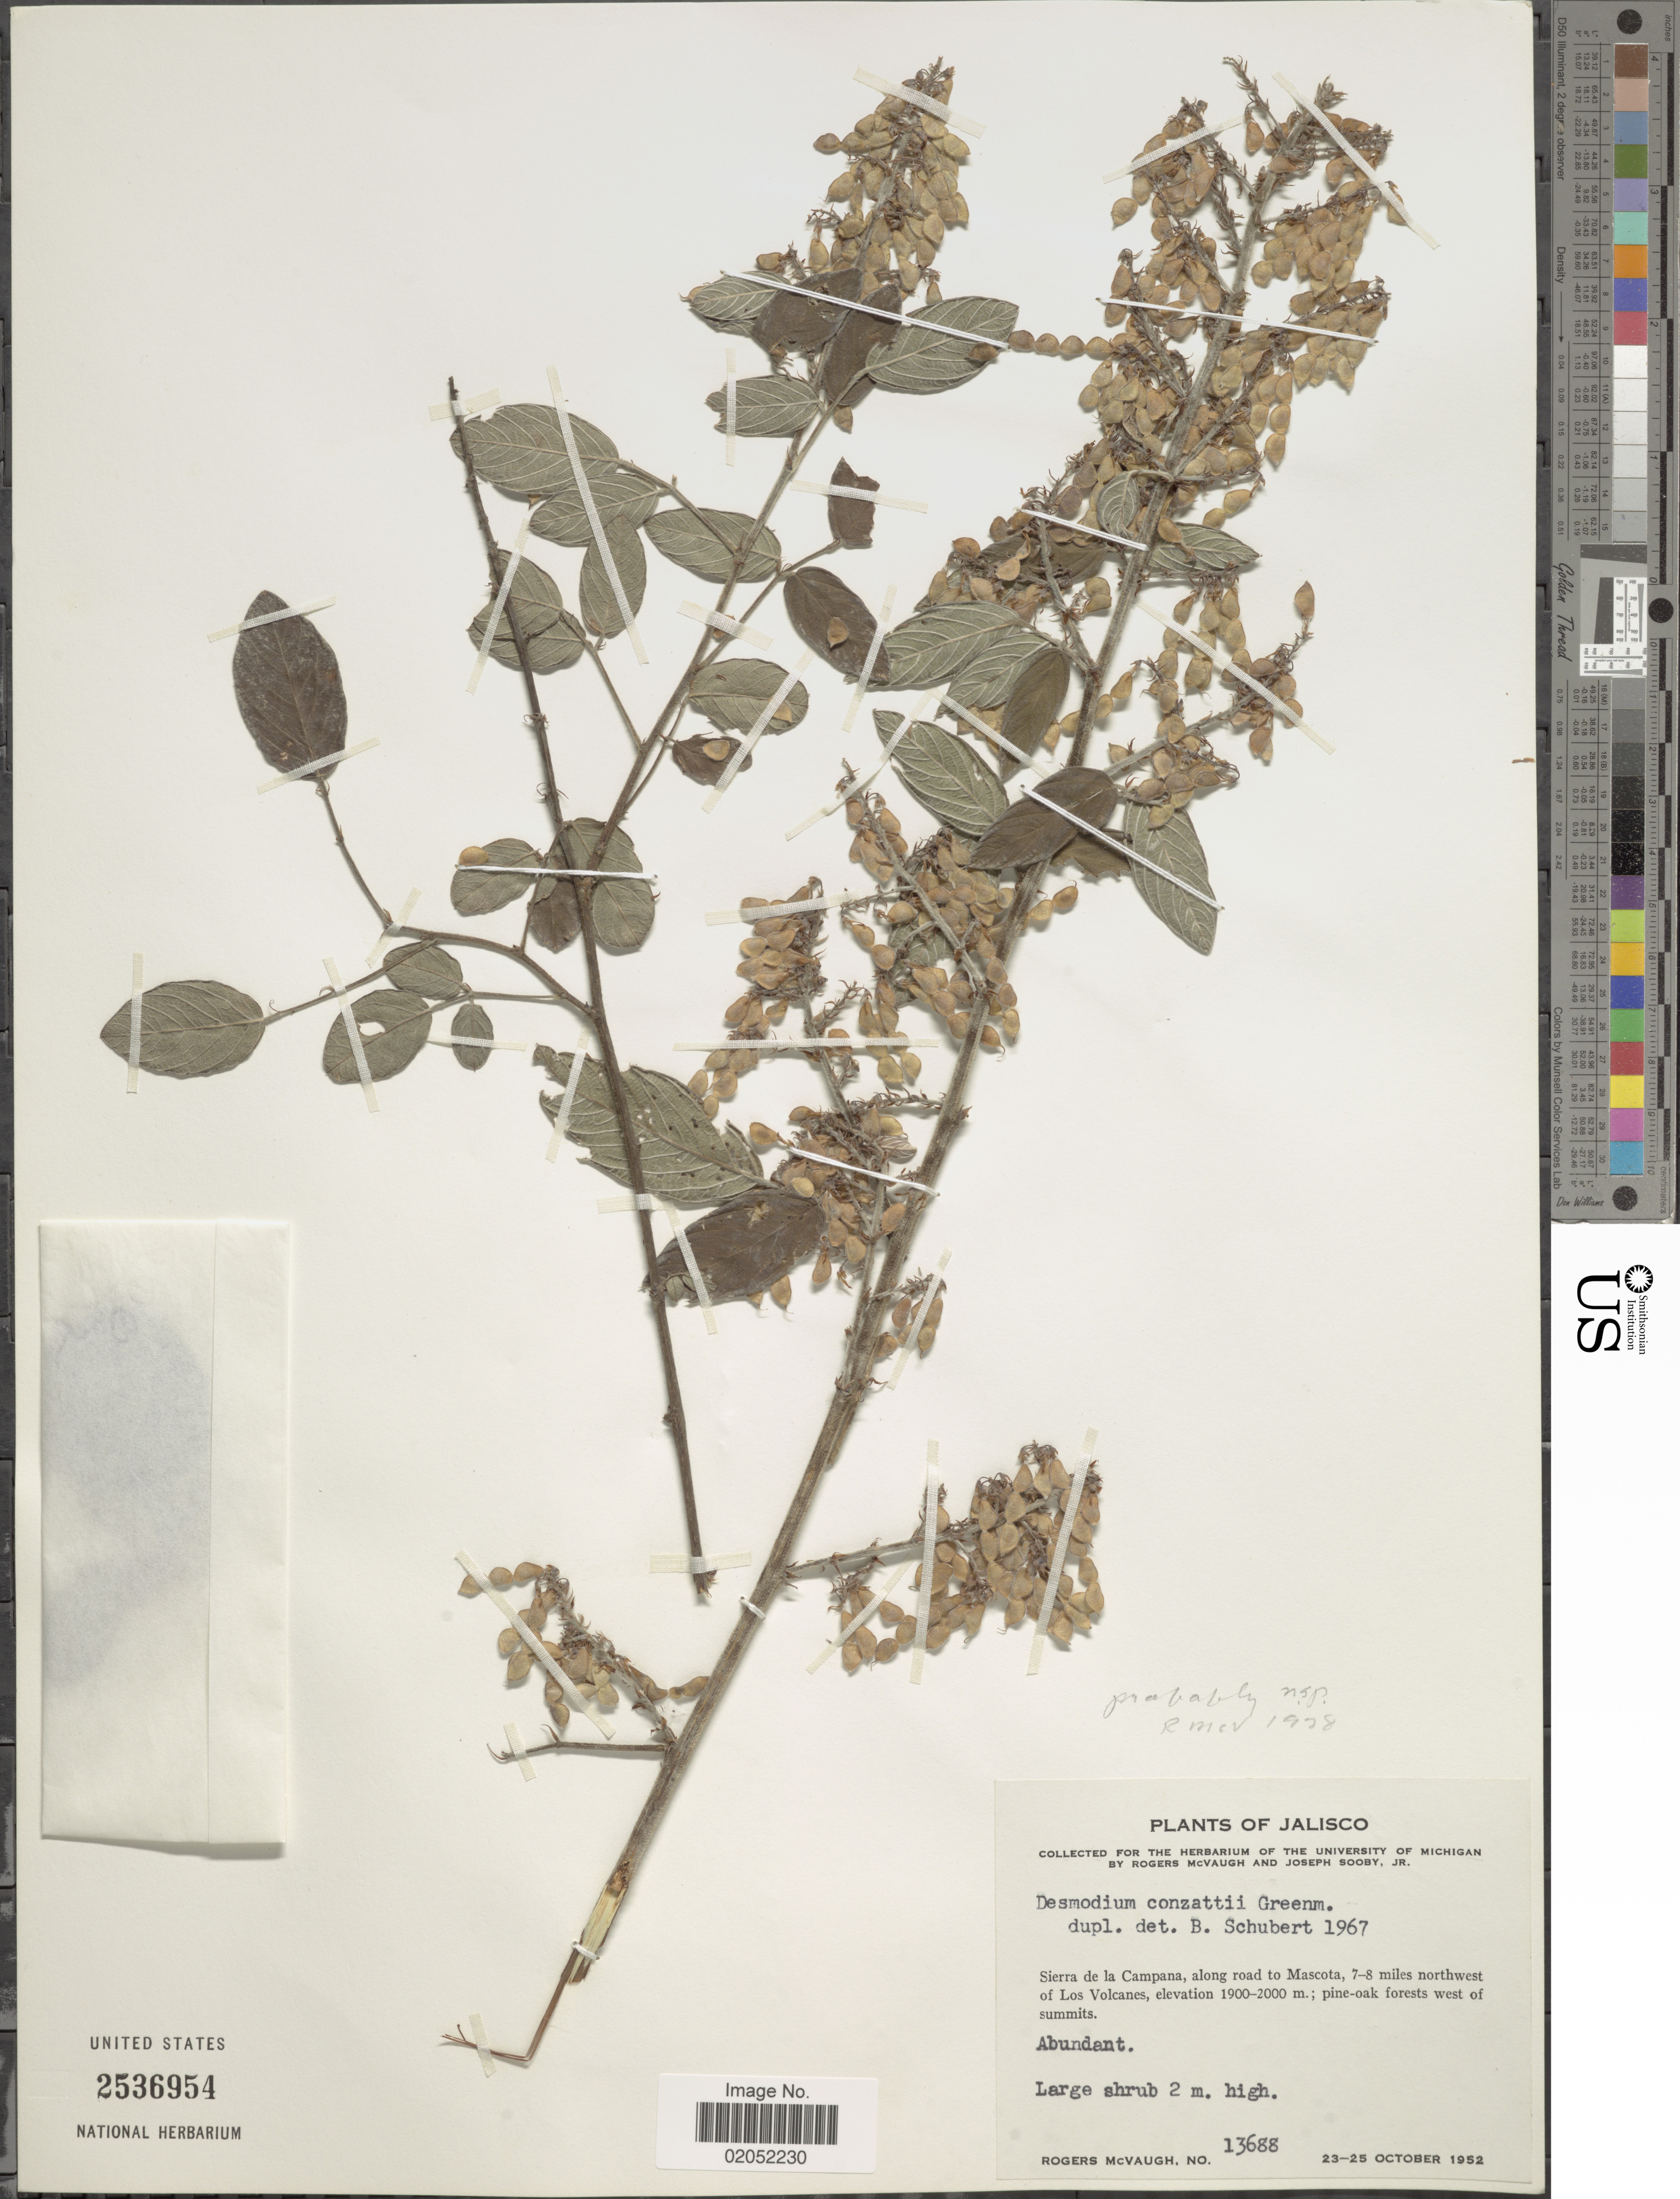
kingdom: Plantae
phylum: Tracheophyta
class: Magnoliopsida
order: Fabales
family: Fabaceae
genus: Desmodium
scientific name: Desmodium conzattii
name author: Greenm.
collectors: R. McVaugh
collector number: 13688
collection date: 1952-10-23/1952-10-25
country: Mexico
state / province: Jalisco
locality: Jalisco, Sierra de la Campana, along road to Mascota, 7-8 miles northwest of Los Volcanes.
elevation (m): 1900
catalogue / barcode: US 2536954